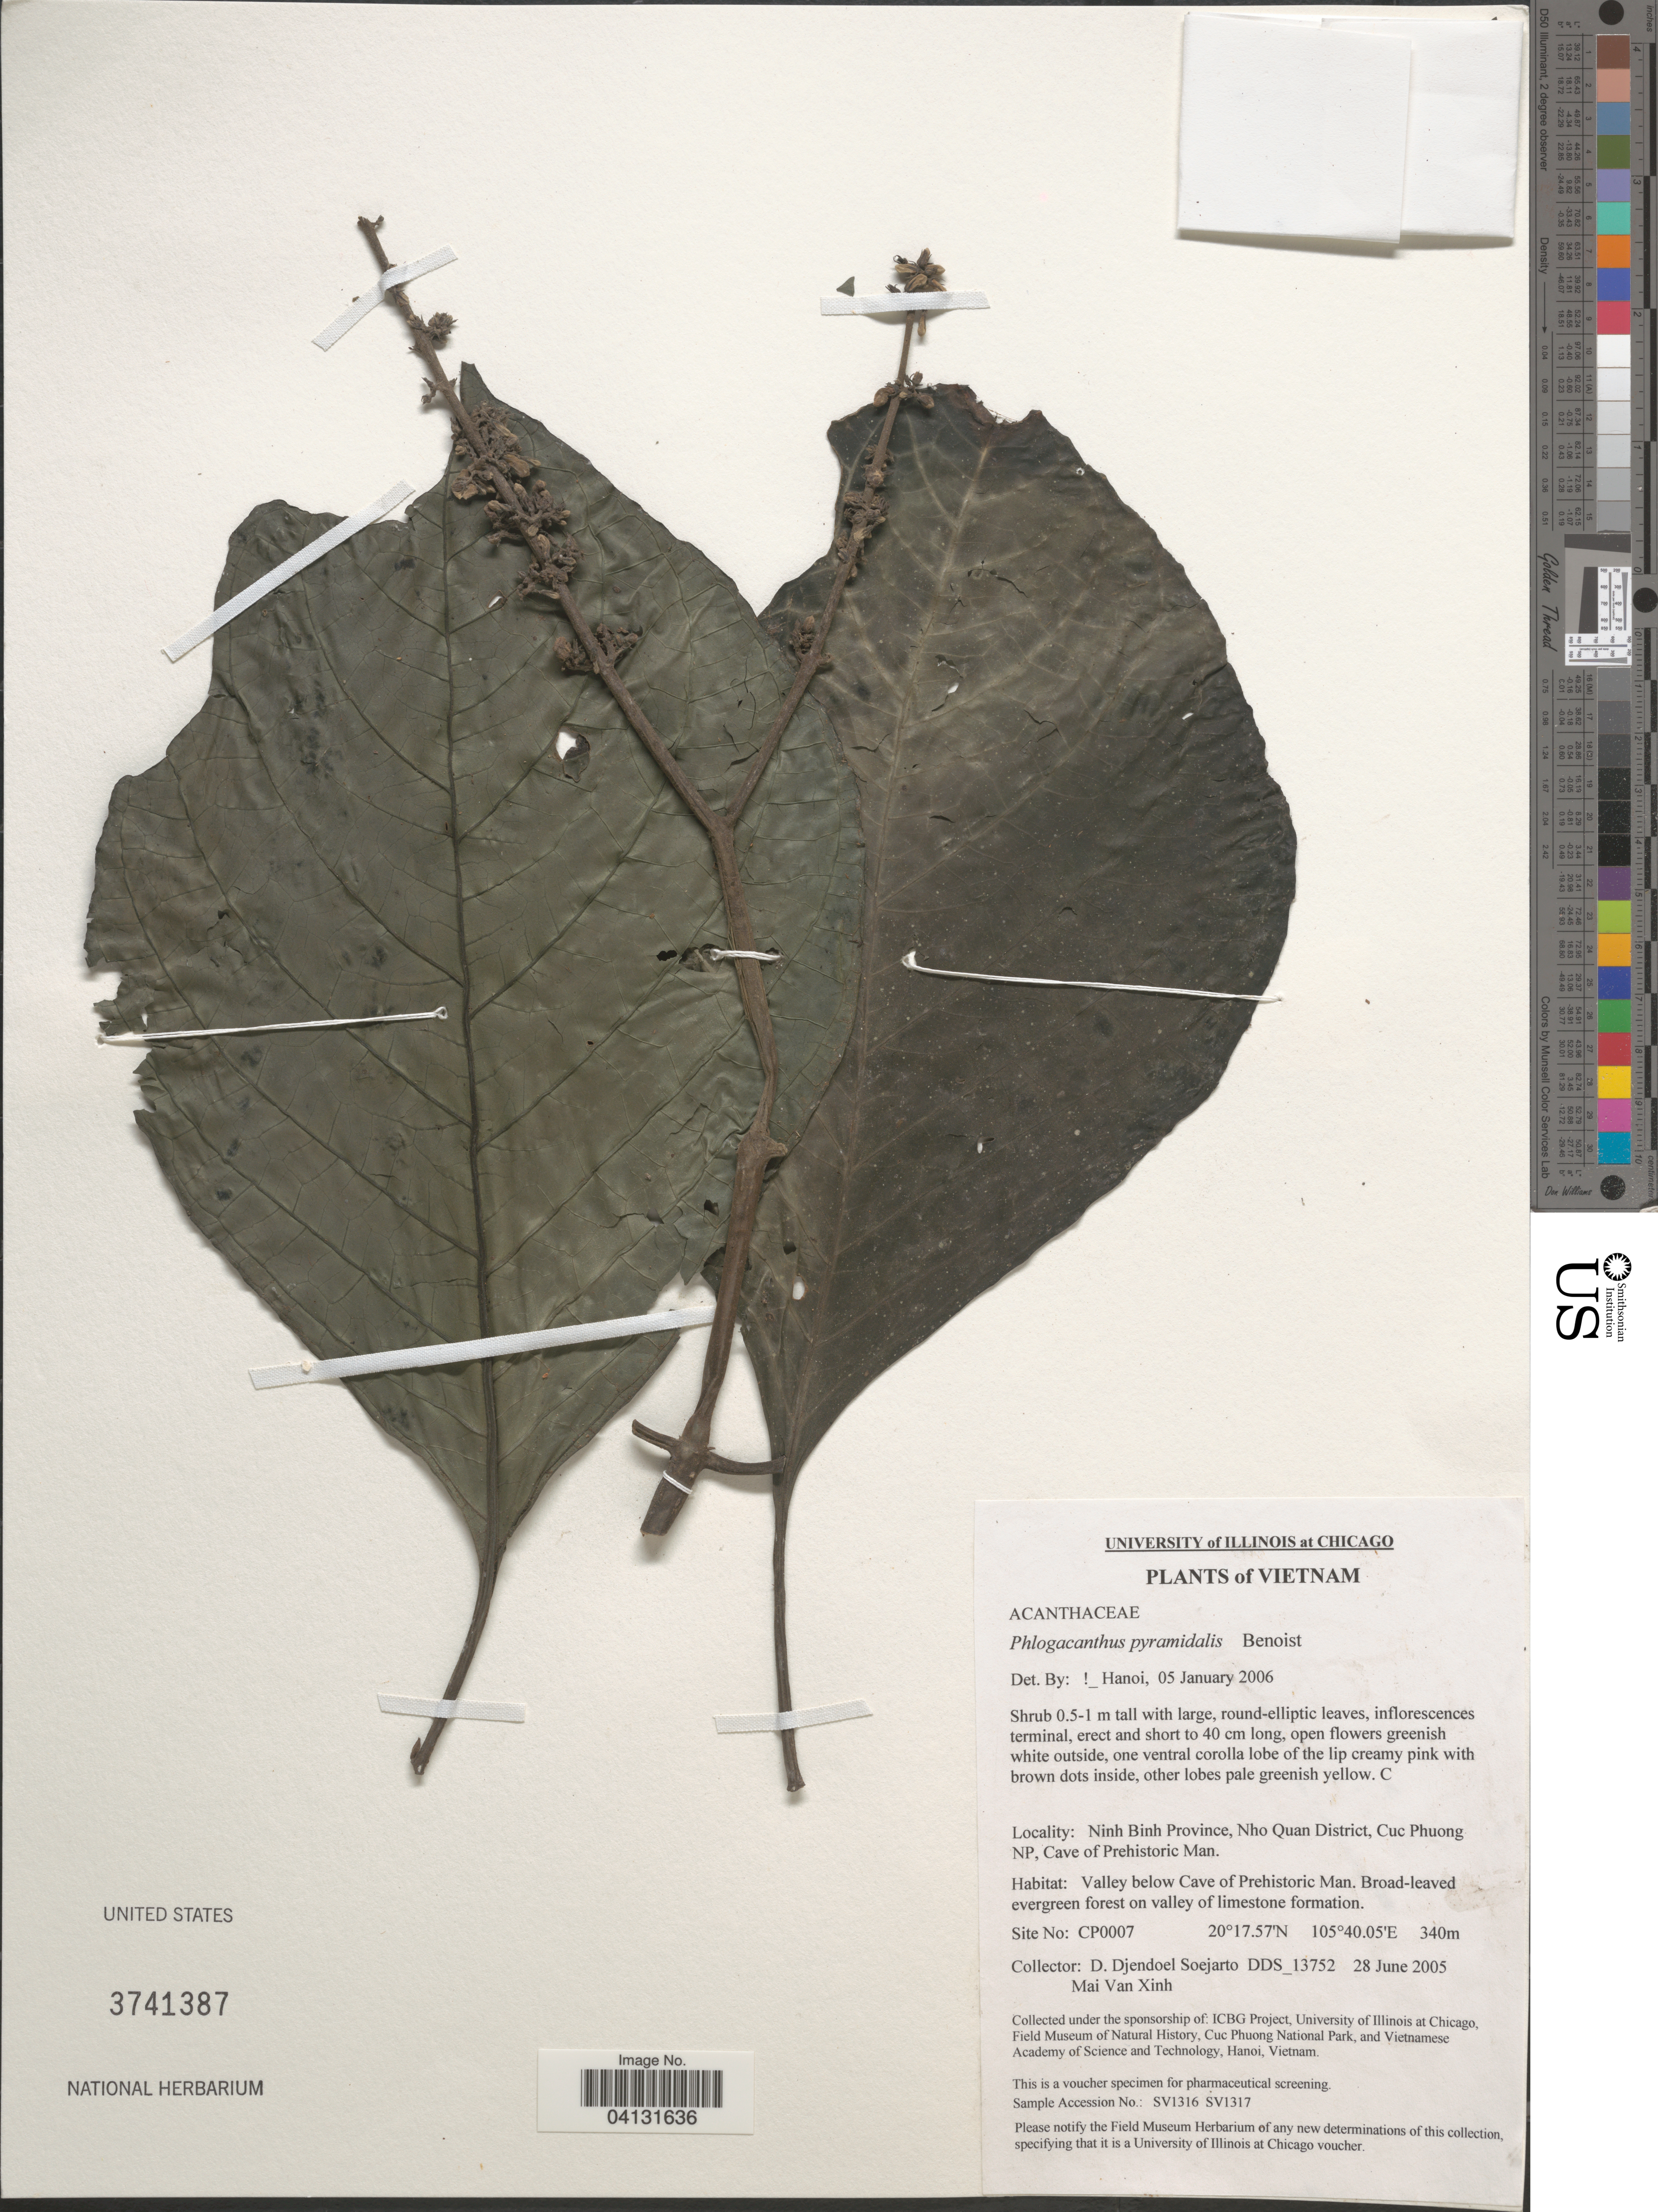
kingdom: Plantae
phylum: Tracheophyta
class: Magnoliopsida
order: Lamiales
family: Acanthaceae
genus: Phlogacanthus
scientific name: Phlogacanthus pyramydalis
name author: (Benoist) Benoist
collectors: D. D. Soejarto & M. Xinh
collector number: DDS13752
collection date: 2005-06-28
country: Vietnam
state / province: Ninh Binh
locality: Nho Quan District, Cuc Phuong NP, Cave of Prehistoric Man. Valley below Cave of Prehistoric Man. Site No: CP0007.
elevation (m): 340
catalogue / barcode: US 3741387